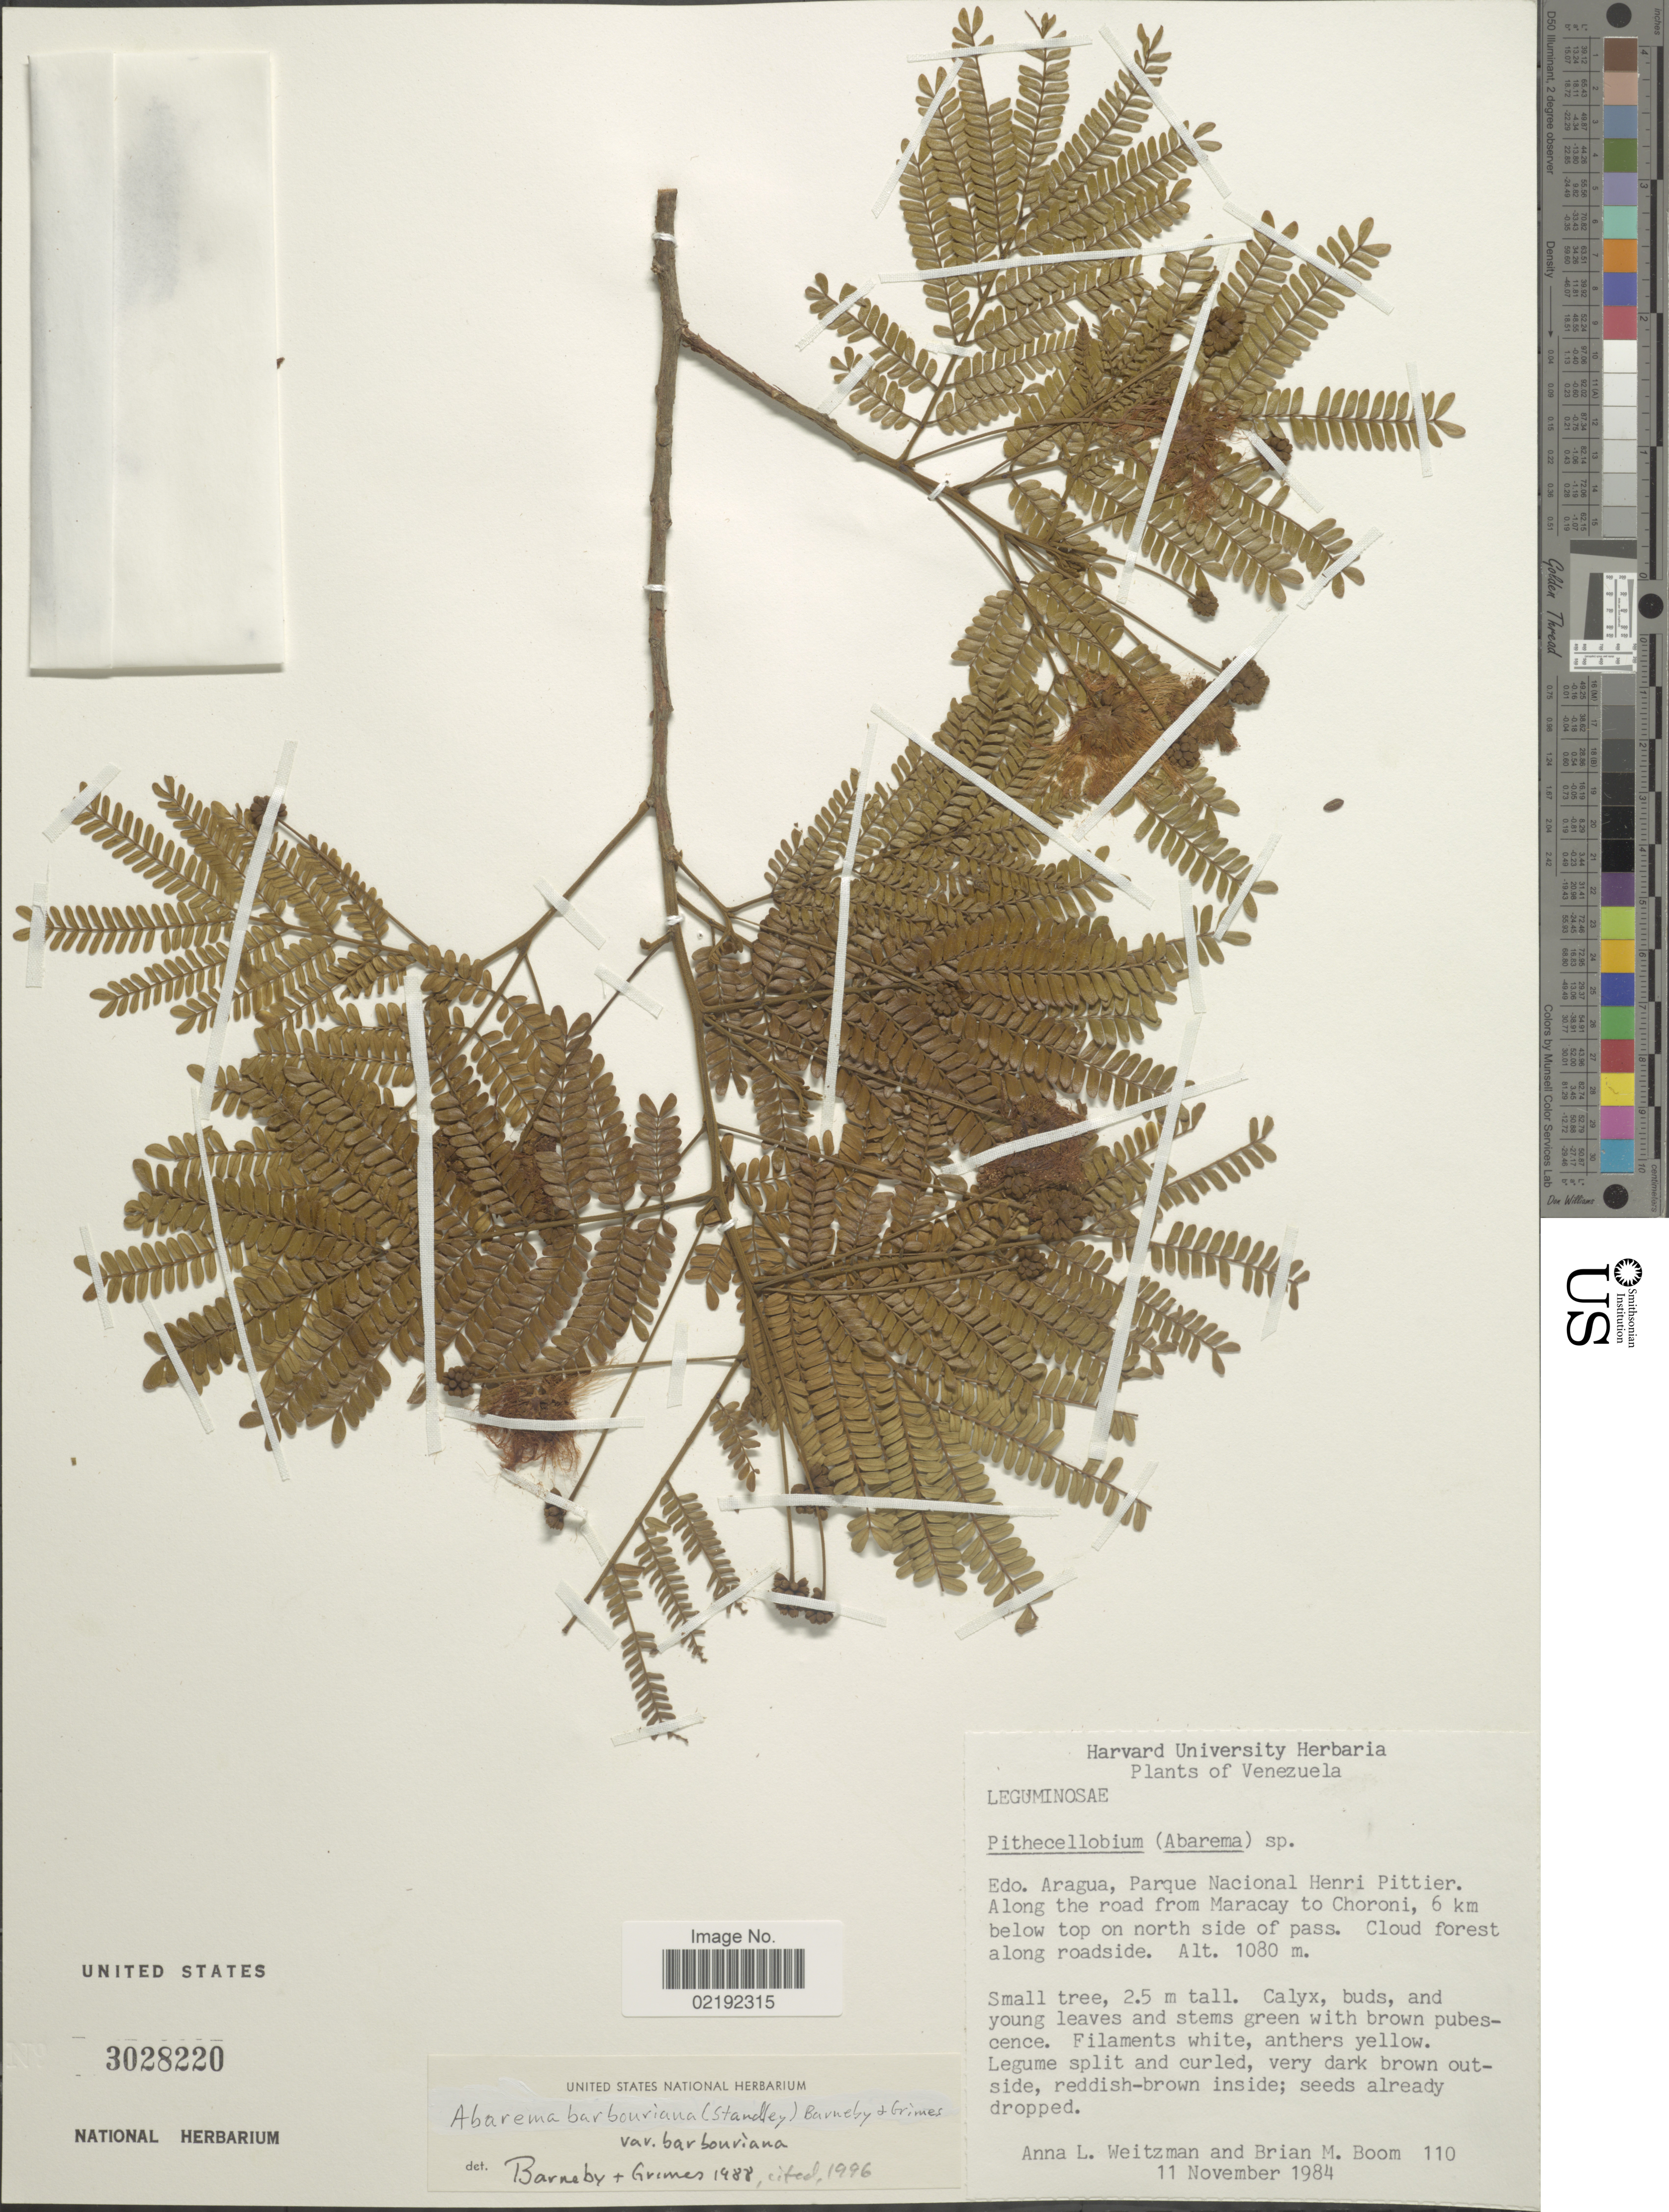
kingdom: Plantae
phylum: Tracheophyta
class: Magnoliopsida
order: Fabales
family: Fabaceae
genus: Abarema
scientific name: Abarema barbouriana var. barbouriana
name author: (Standl.) Barneby & J.W. Grimes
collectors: A. L. Weitzman & B. M. Boom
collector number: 110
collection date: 1984-11-11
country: Venezuela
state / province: Aragua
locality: Parque Nacional Henri Pittier, along the road from Maracay to Choroni, 6 km below top on north side of pass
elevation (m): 1080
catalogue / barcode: US 3028220